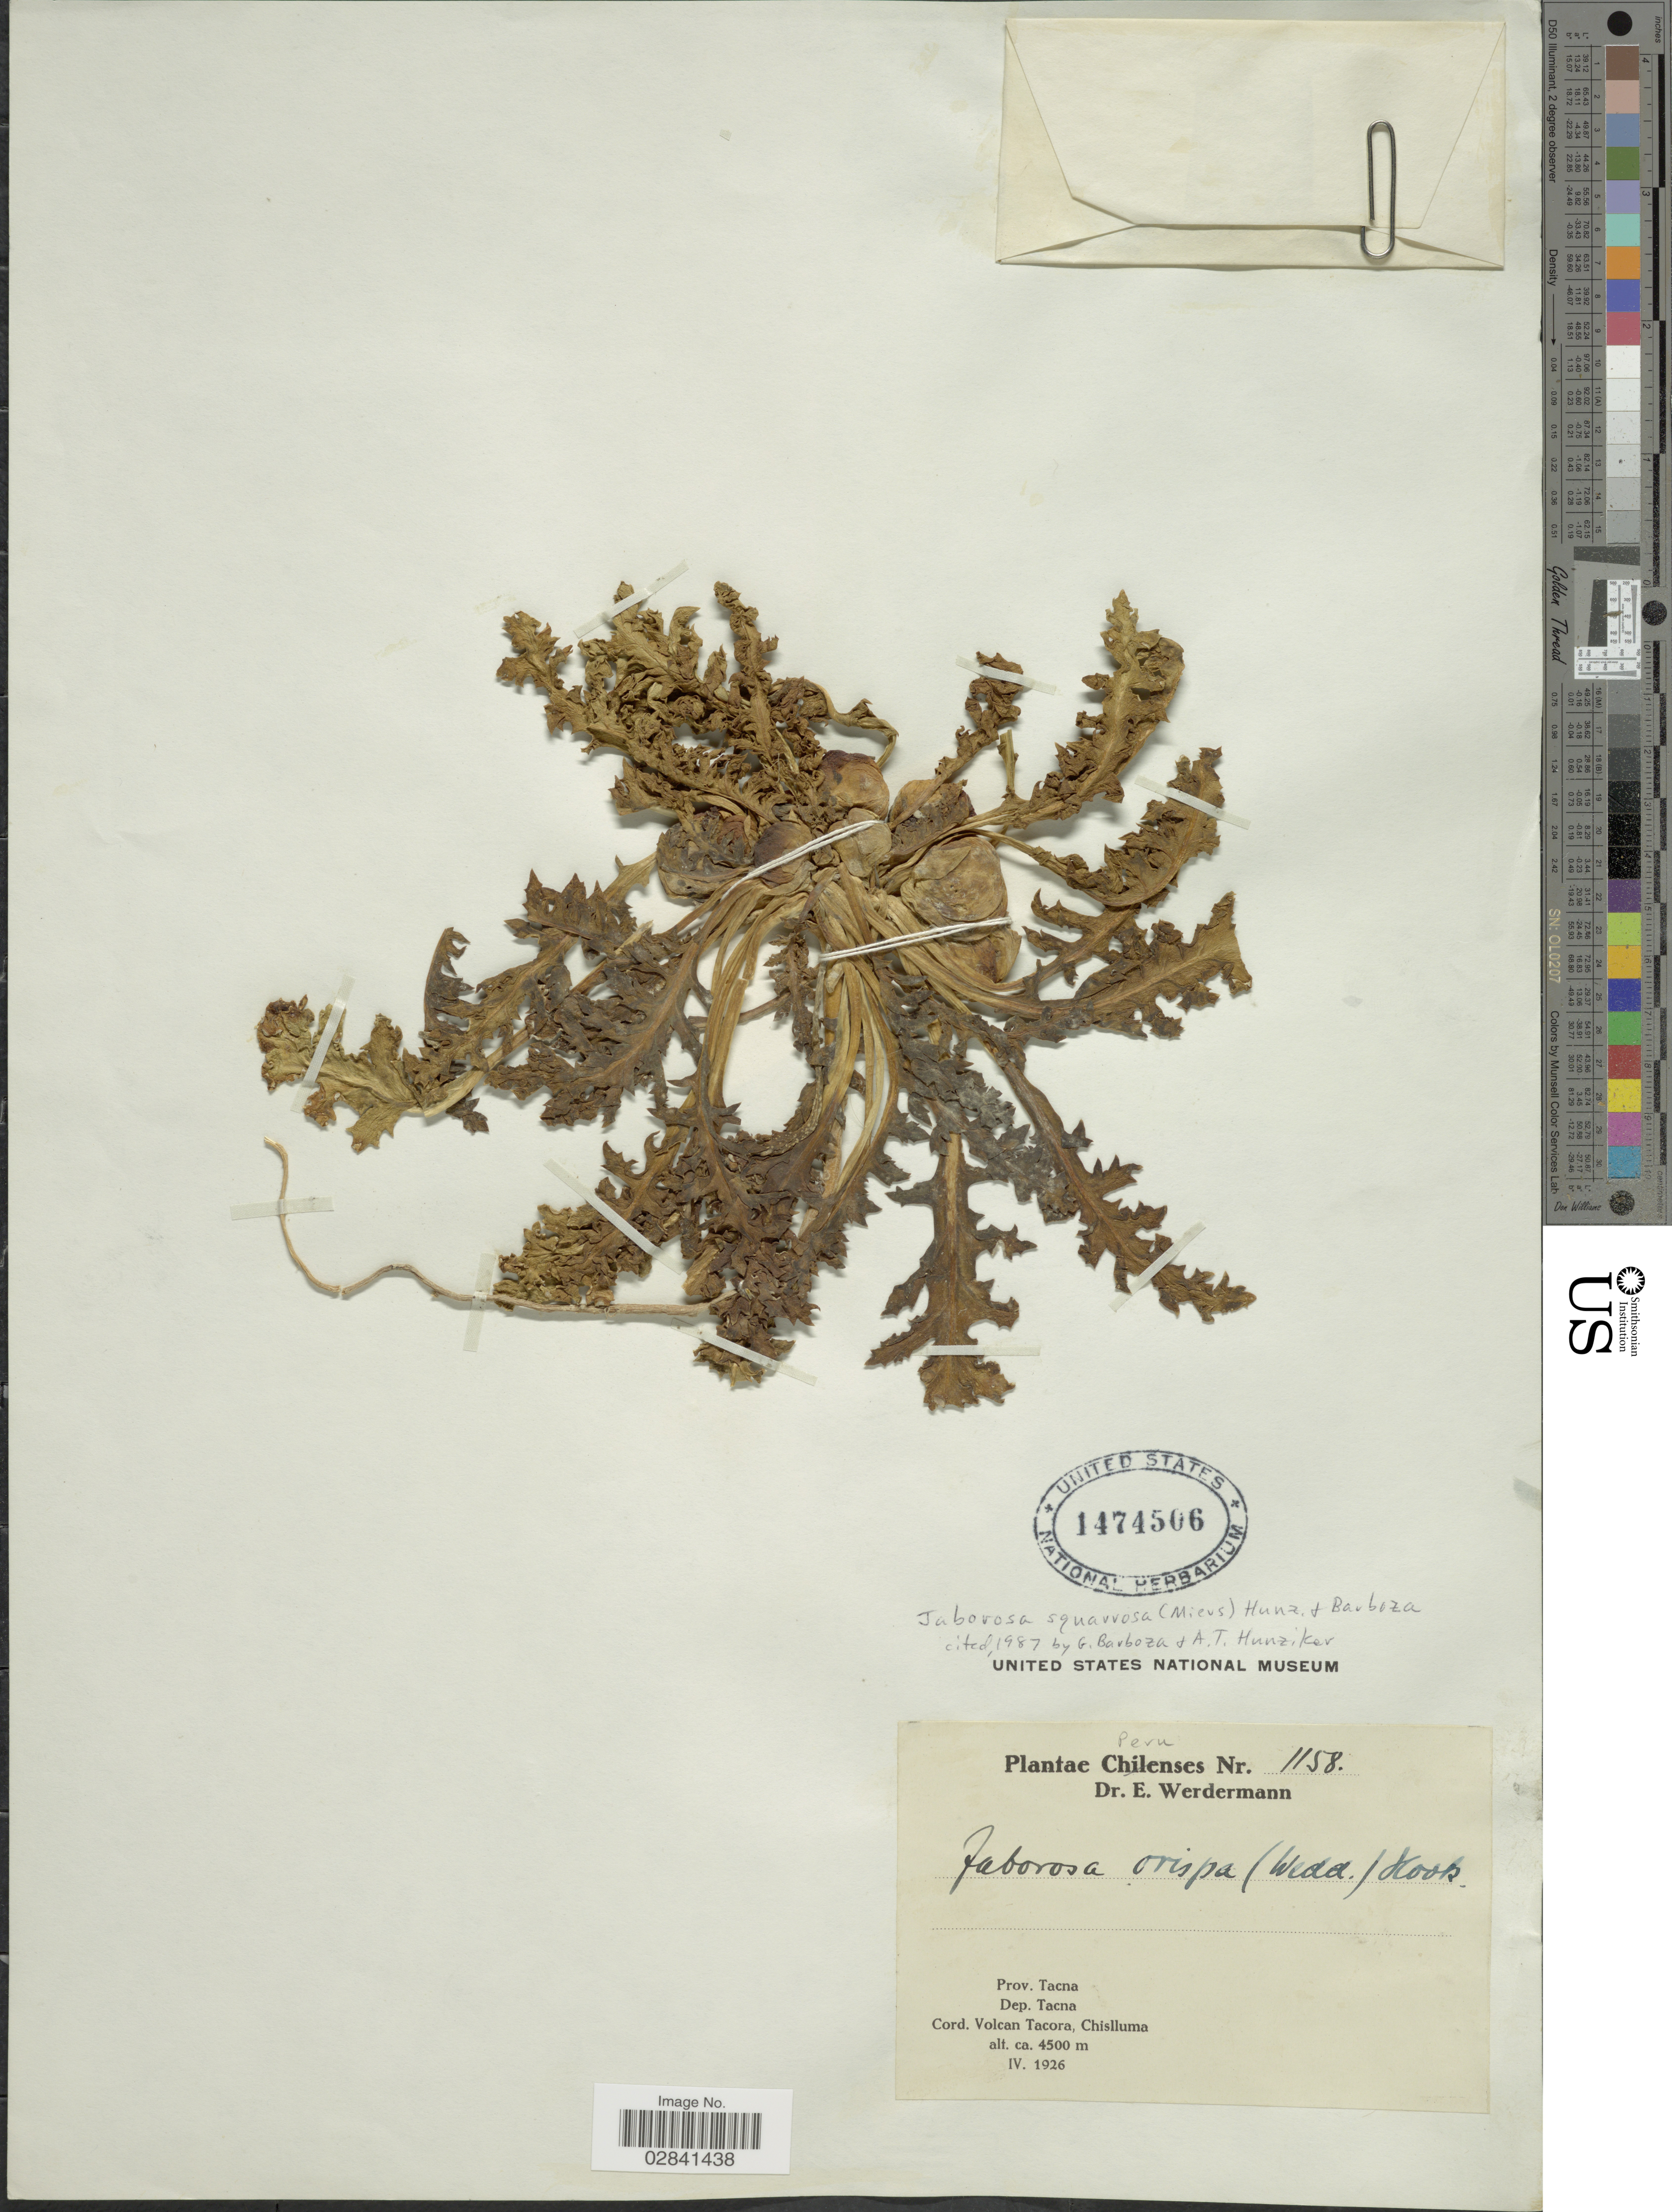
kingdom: Plantae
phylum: Tracheophyta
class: Magnoliopsida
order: Solanales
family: Solanaceae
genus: Jaborosa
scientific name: Jaborosa squarrosa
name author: (Miers) Hunz. & Barboza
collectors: E. Werdermann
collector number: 1158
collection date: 1926-04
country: Peru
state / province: Tacna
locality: Dep. Tacna. Cord. Volcan Tacora, Chislluma.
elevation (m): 4500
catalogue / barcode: US 1474506